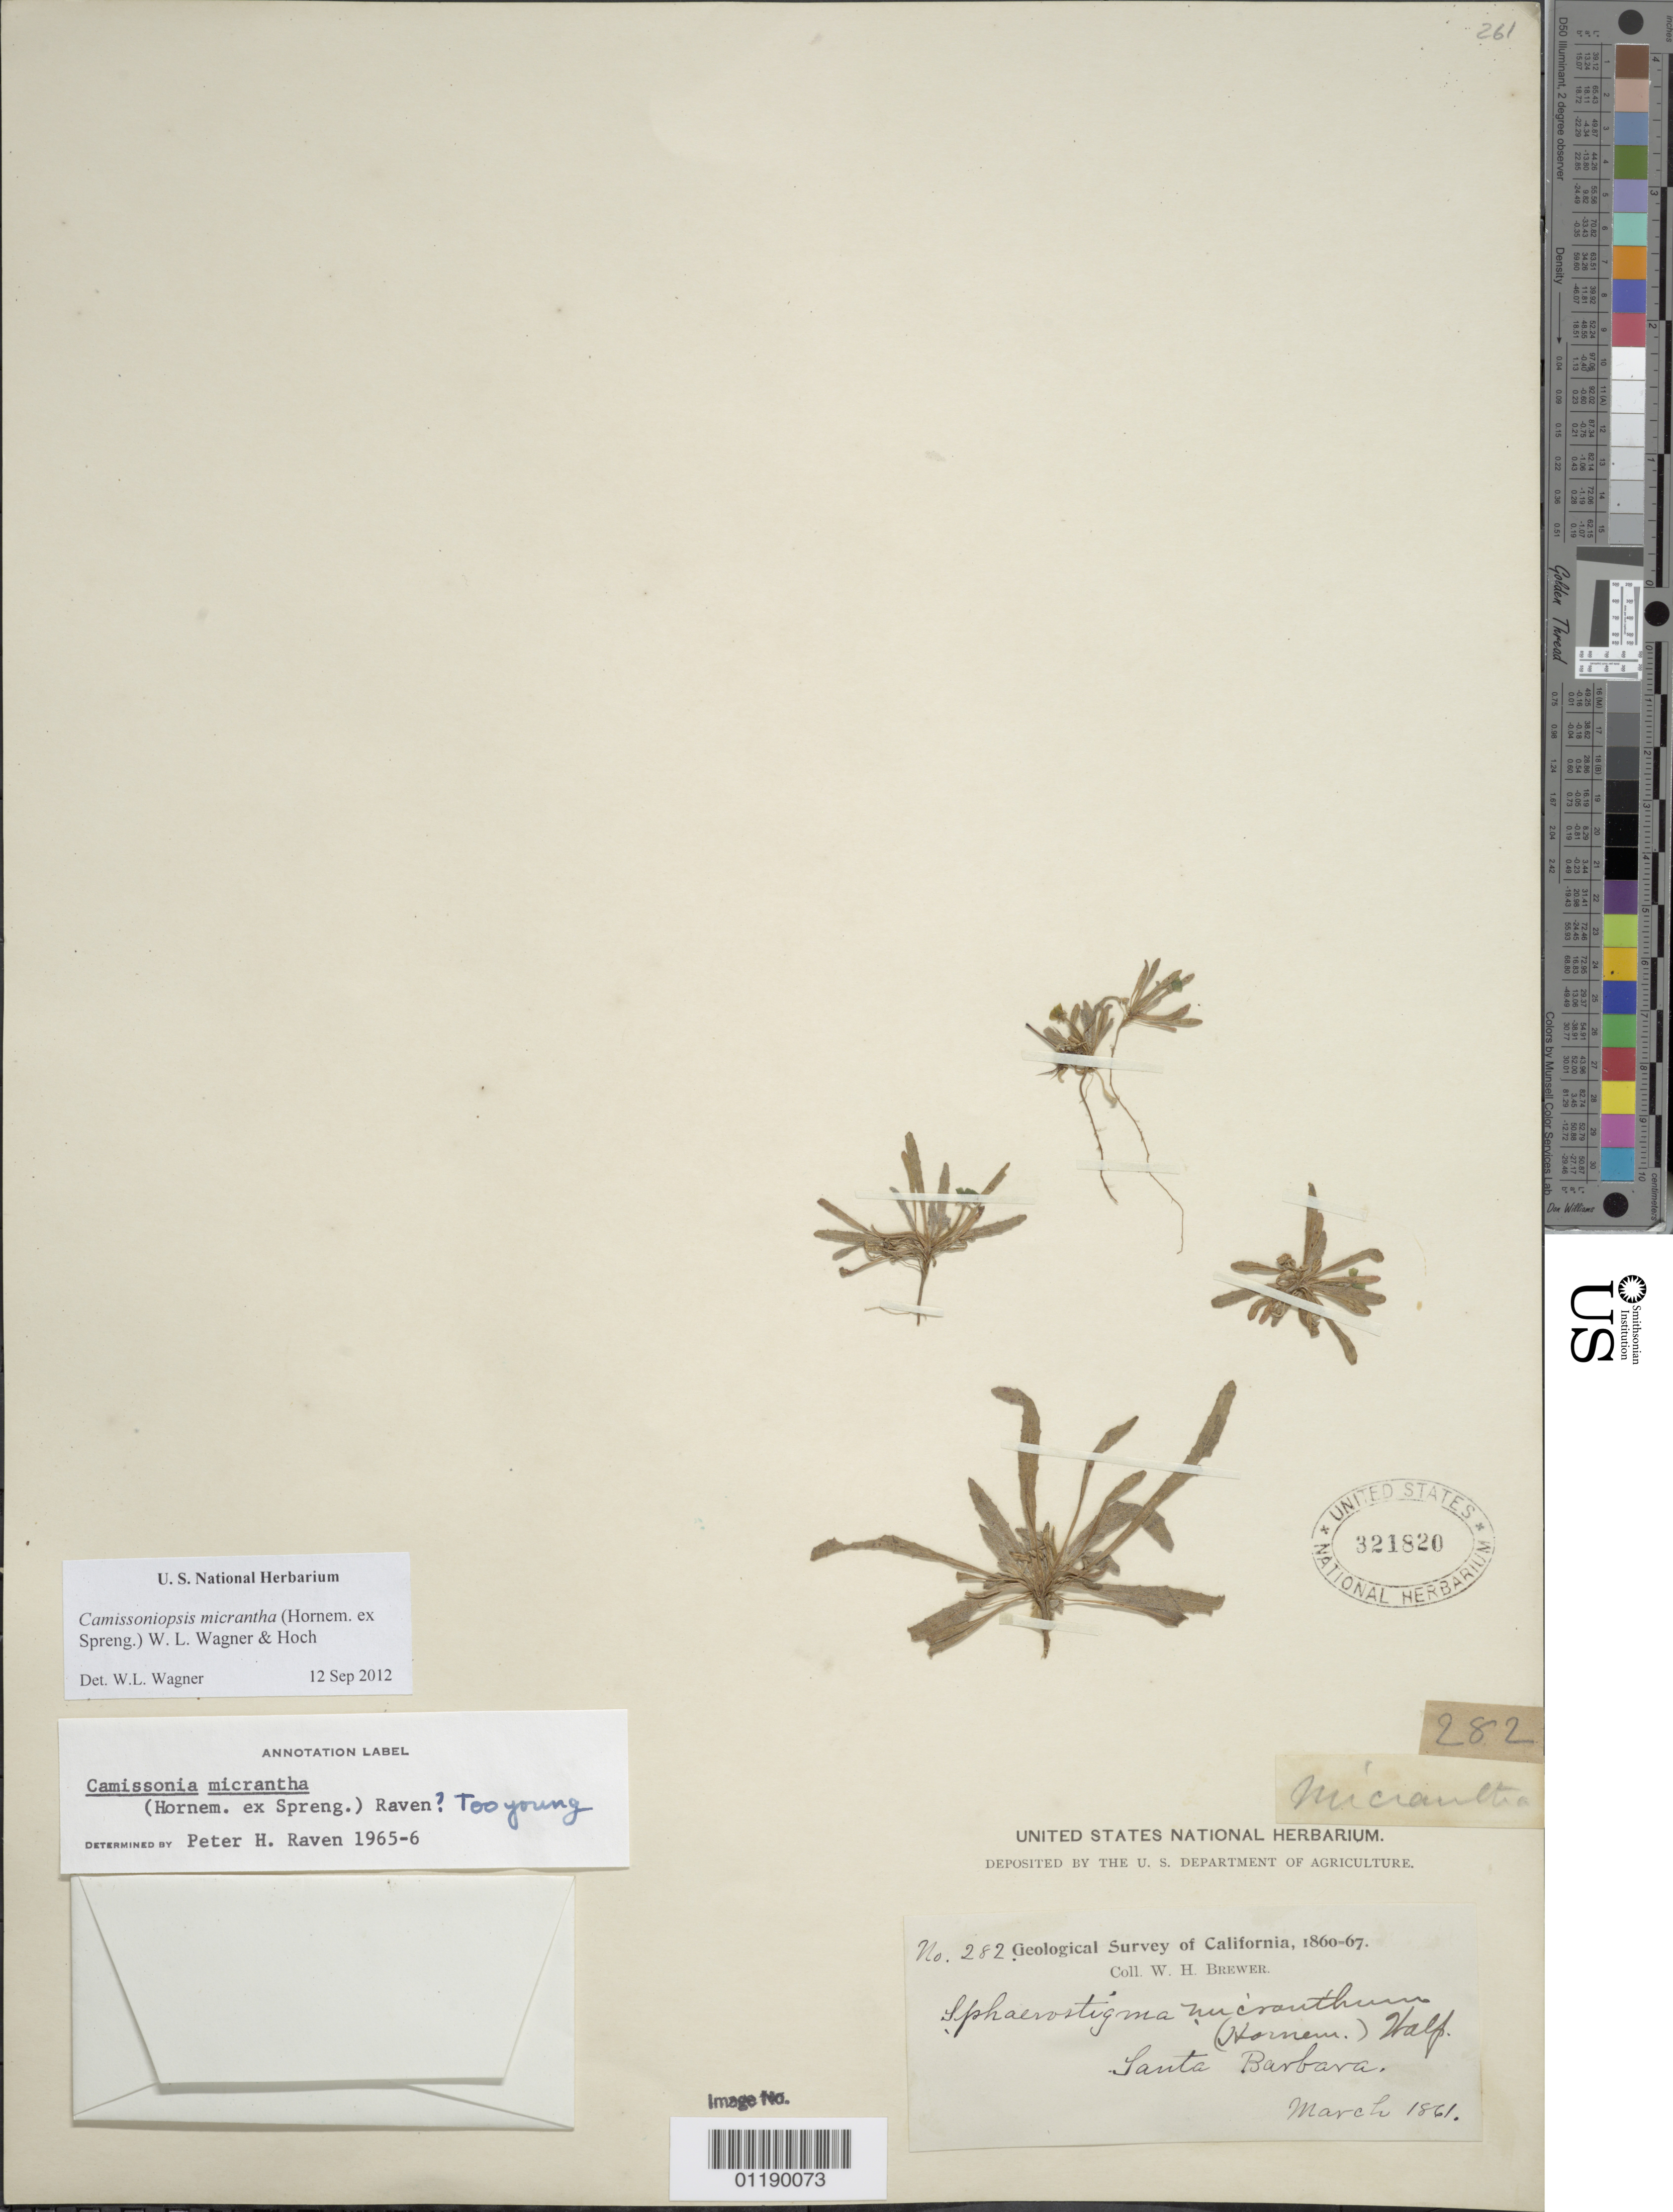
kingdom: Plantae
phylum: Tracheophyta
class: Magnoliopsida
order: Myrtales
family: Onagraceae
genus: Camissoniopsis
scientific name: Camissoniopsis micrantha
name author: (Hornem. ex Spreng.) W.L. Wagner & Hoch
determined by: Wagner, W. L., (BOT), Smithsonian Institution - National Museum of Natural History (UNITED STATES)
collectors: W. H. Brewer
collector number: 282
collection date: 1861-03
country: United States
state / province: California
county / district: Santa Barbara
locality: Santa Barbara.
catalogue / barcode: US 321820